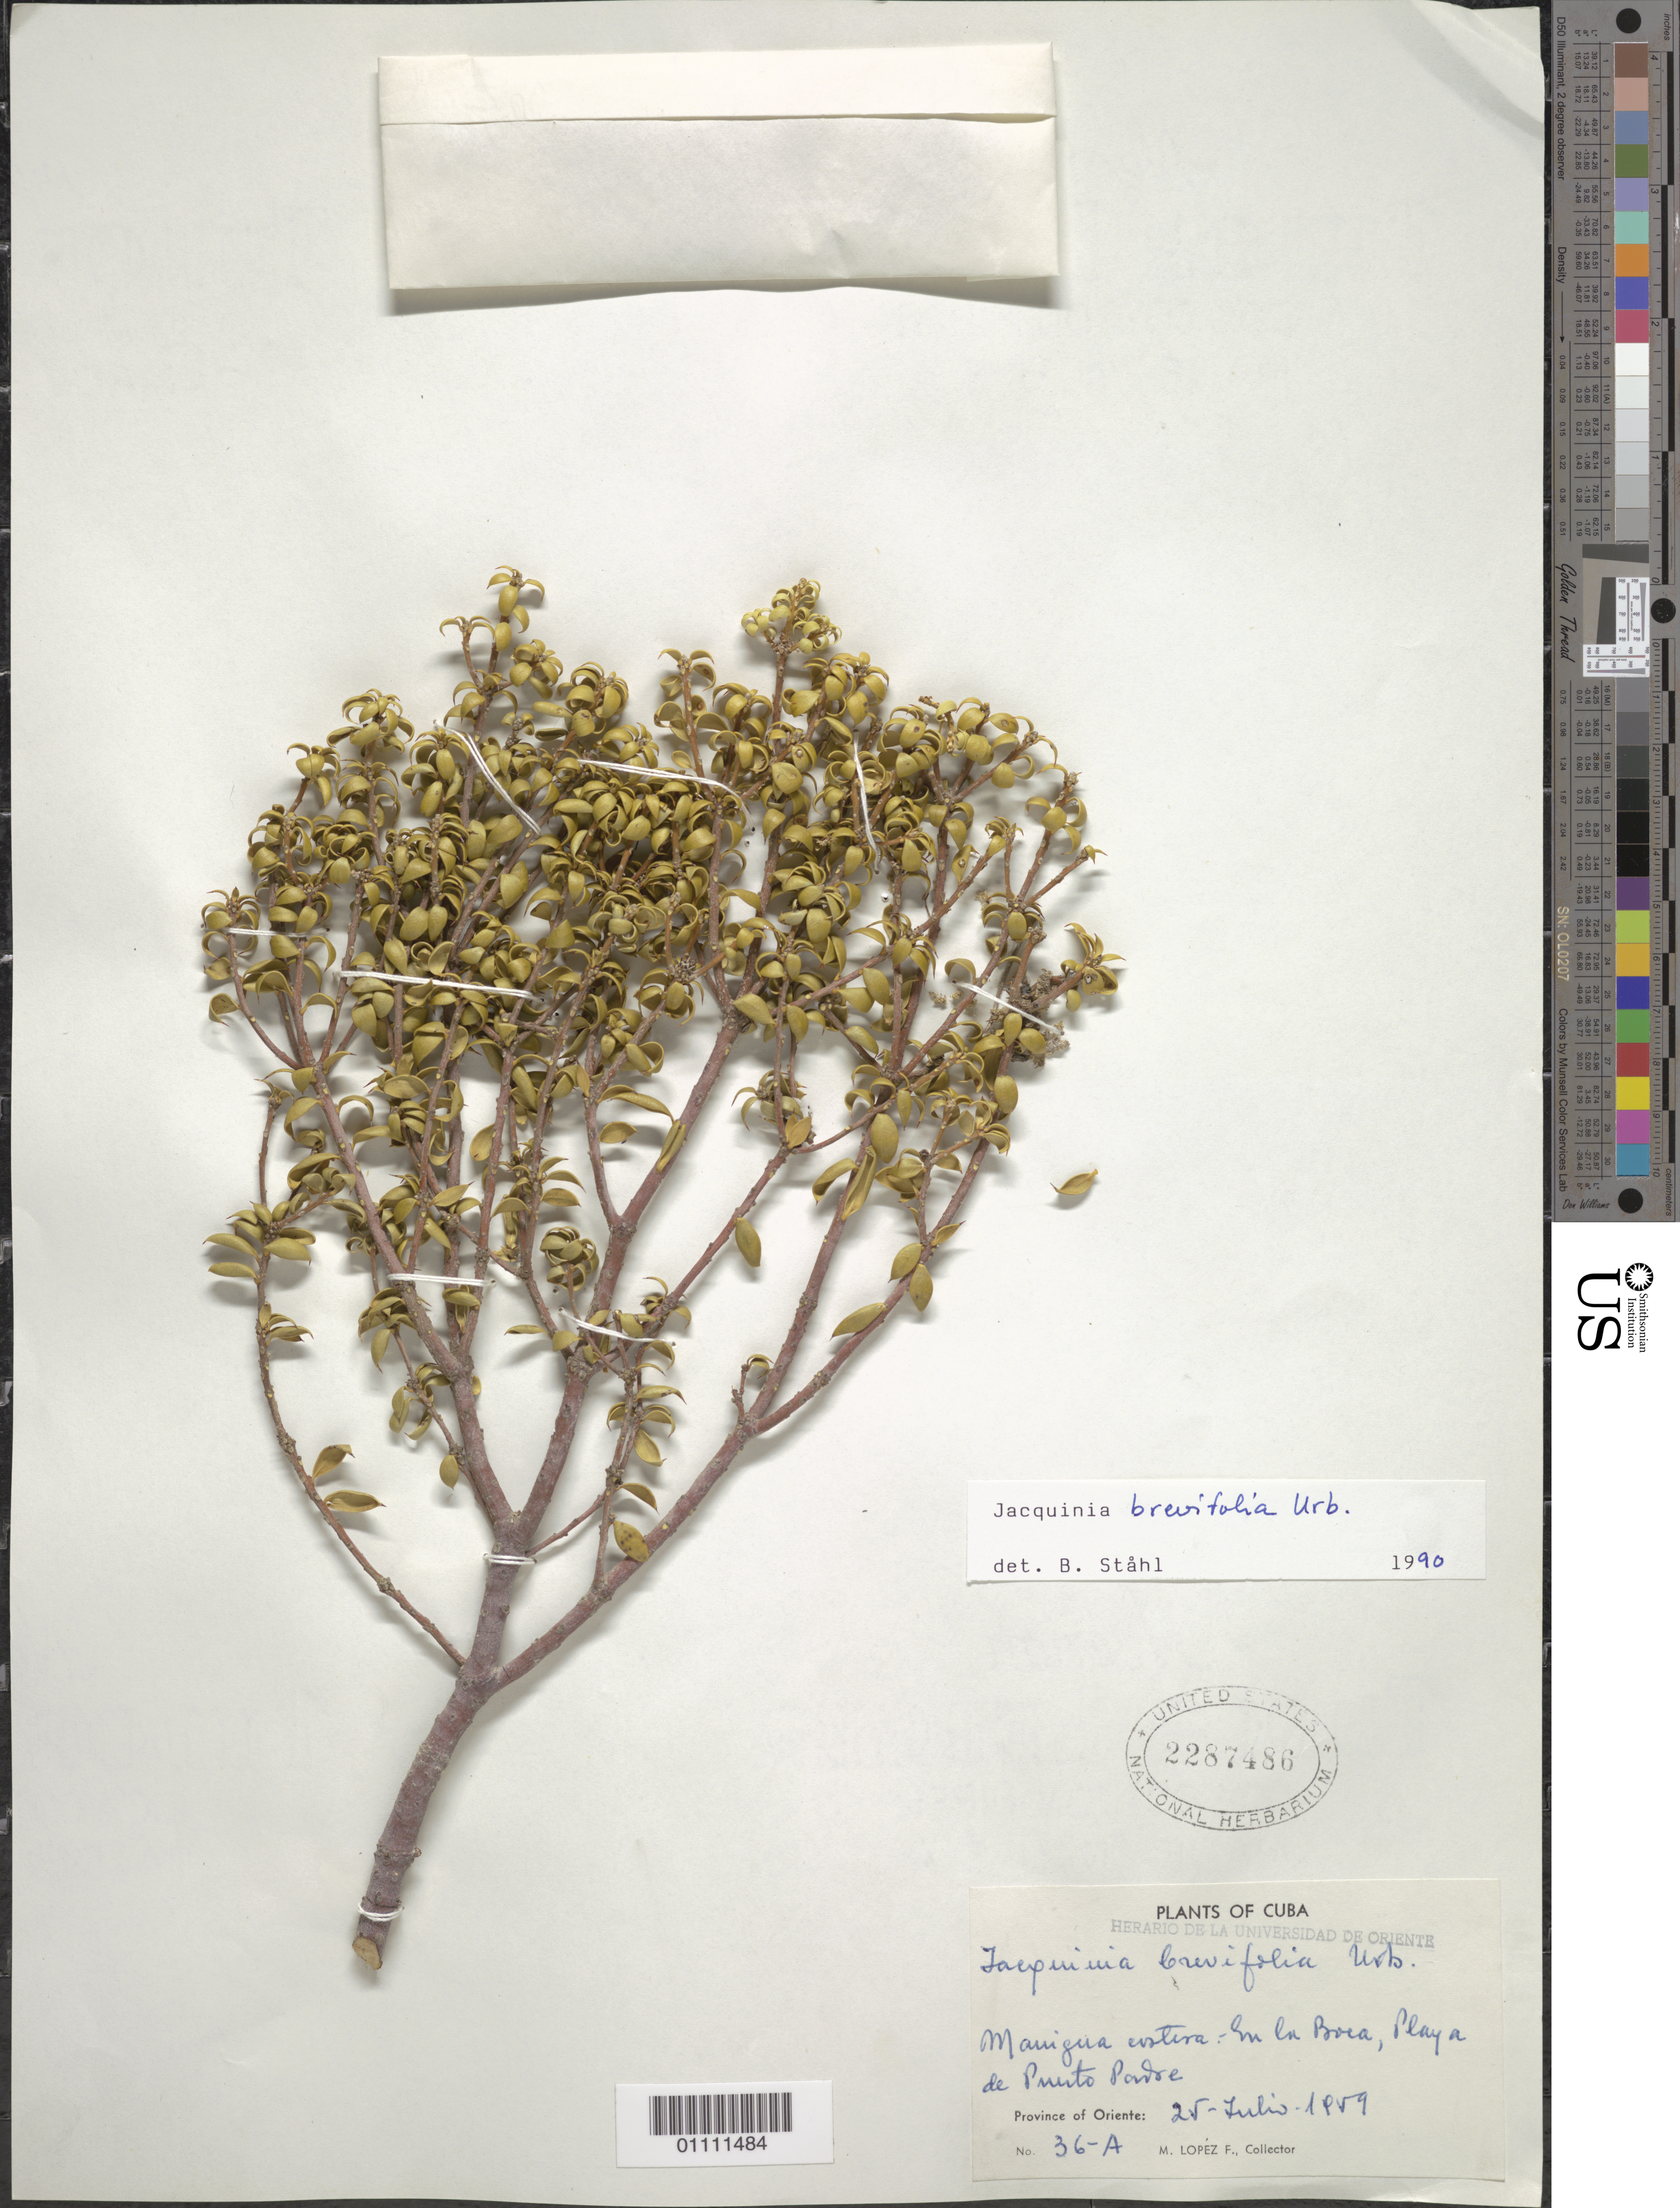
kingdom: Plantae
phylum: Tracheophyta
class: Magnoliopsida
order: Ericales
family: Primulaceae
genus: Jacquinia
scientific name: Jacquinia brevifolia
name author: Urb.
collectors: M. López Figueiras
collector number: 36a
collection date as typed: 25 Jul 1959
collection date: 1959-07-25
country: Cuba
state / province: Oriente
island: Cuba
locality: Manigua estira: En la Boca, Playa de Puerto Padre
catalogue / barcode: US 2287486